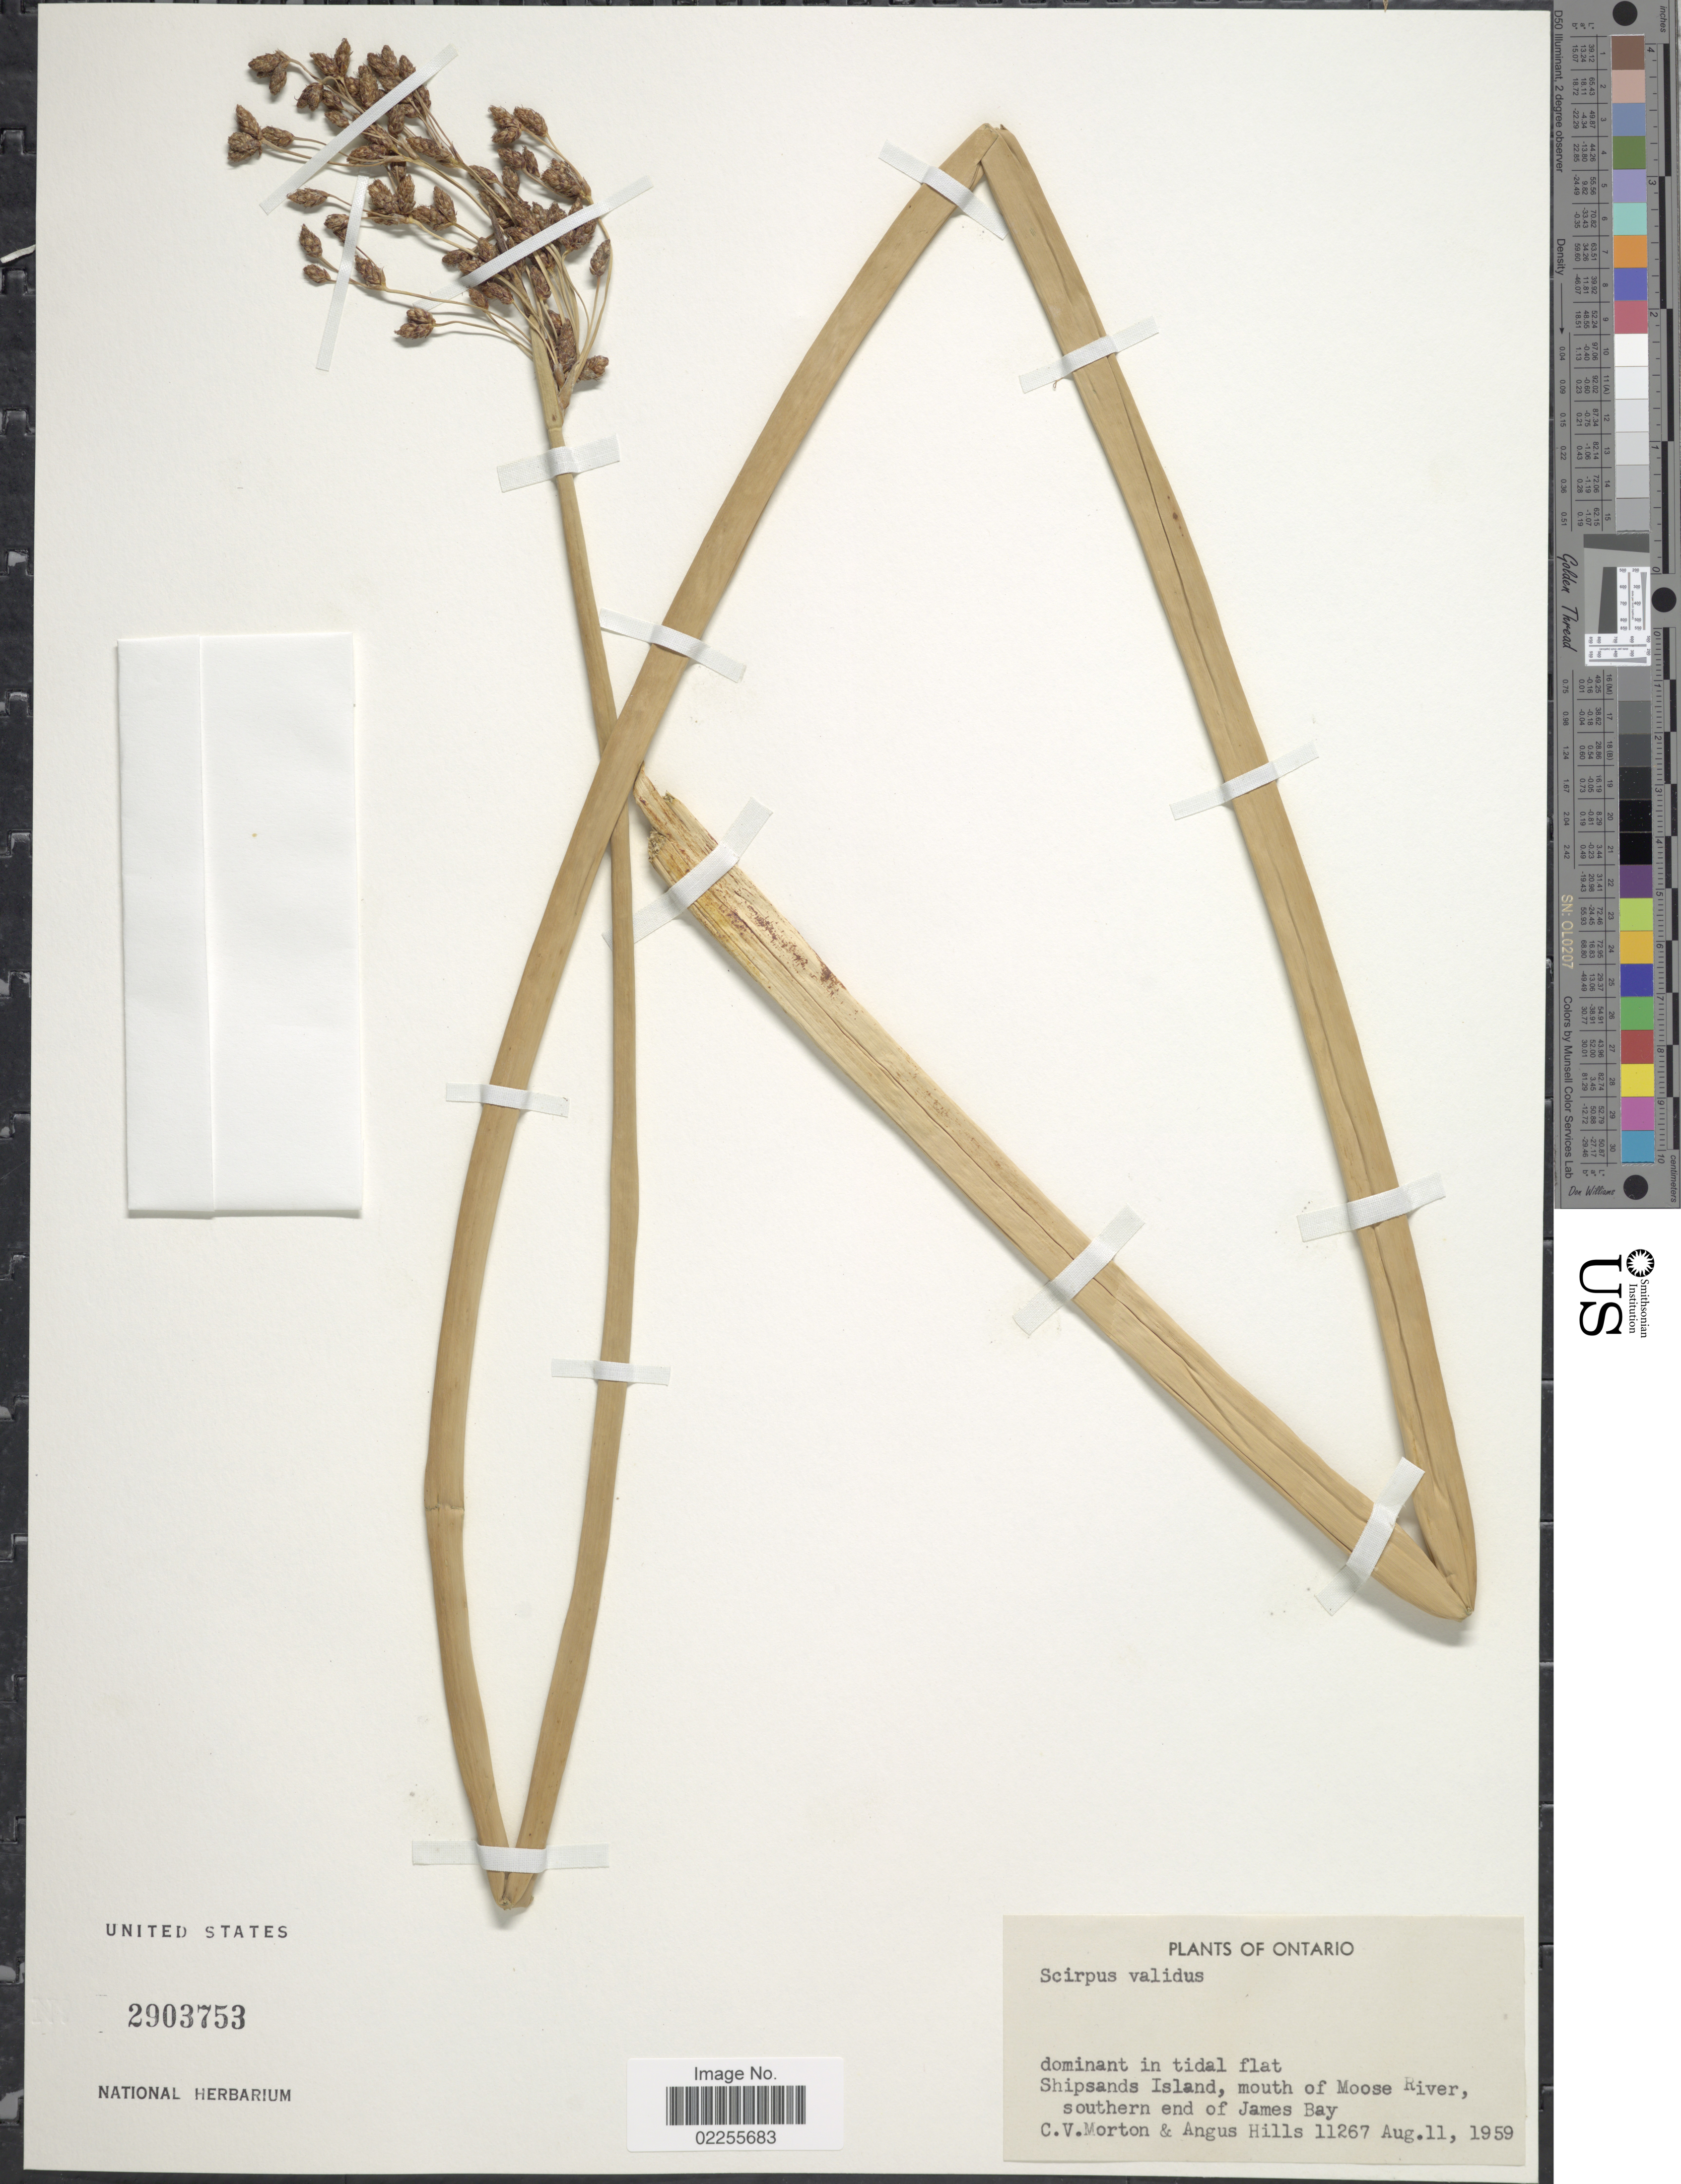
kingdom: Plantae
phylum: Tracheophyta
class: Liliopsida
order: Poales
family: Cyperaceae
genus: Schoenoplectus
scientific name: Schoenoplectus tabernaemontani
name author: (C.C. Gmel.) Palla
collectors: C. V. Morton & A. Hills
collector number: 11267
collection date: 1959-08-11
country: Canada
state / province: Ontario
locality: Shipsands Island, mouth of Moose River, southern end of James Bay.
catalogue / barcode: US 2903753